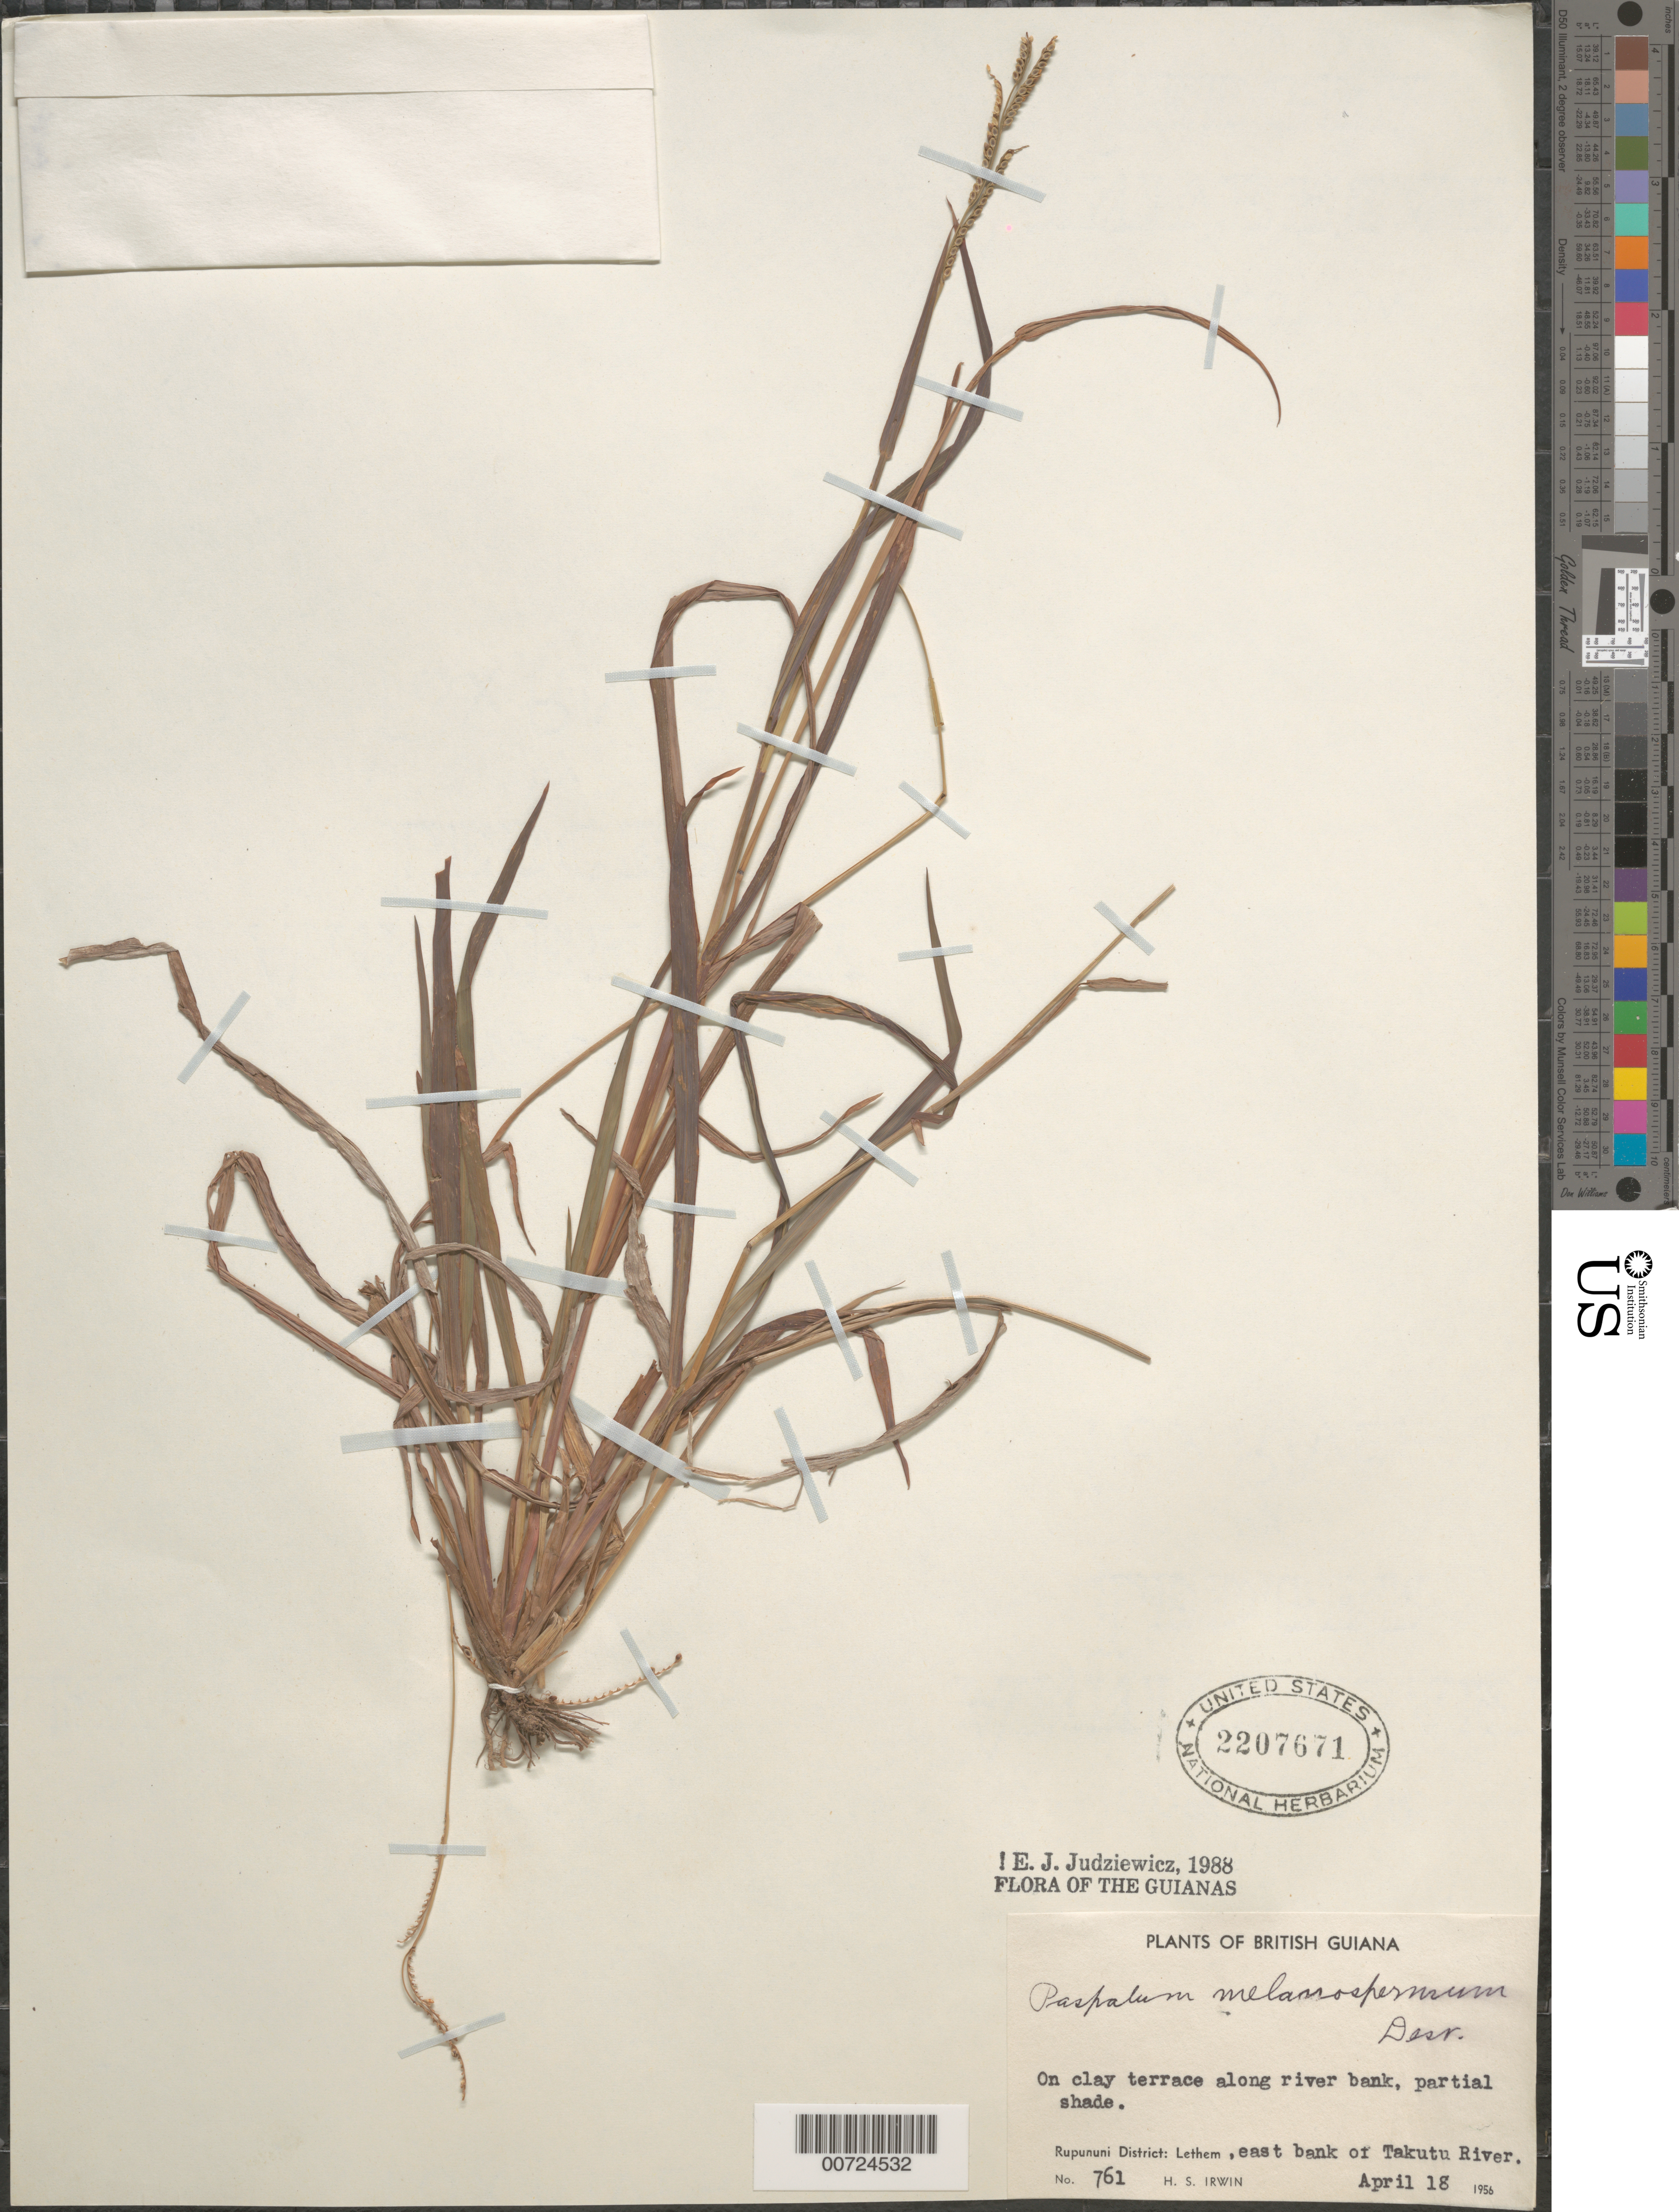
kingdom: Plantae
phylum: Tracheophyta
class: Liliopsida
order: Poales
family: Poaceae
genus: Paspalum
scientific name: Paspalum melanospermum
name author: Desv. ex Poir.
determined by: Judziewicz, E. J.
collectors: H. Irwin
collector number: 761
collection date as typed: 18-Apr-56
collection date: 1956-04-18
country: Guyana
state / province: U. Takutu-U. Essequibo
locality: Lethem, E bank of Takutu R., Rupununi Dist.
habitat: Clay terrace along R. bank, partial shade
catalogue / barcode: US 2207671